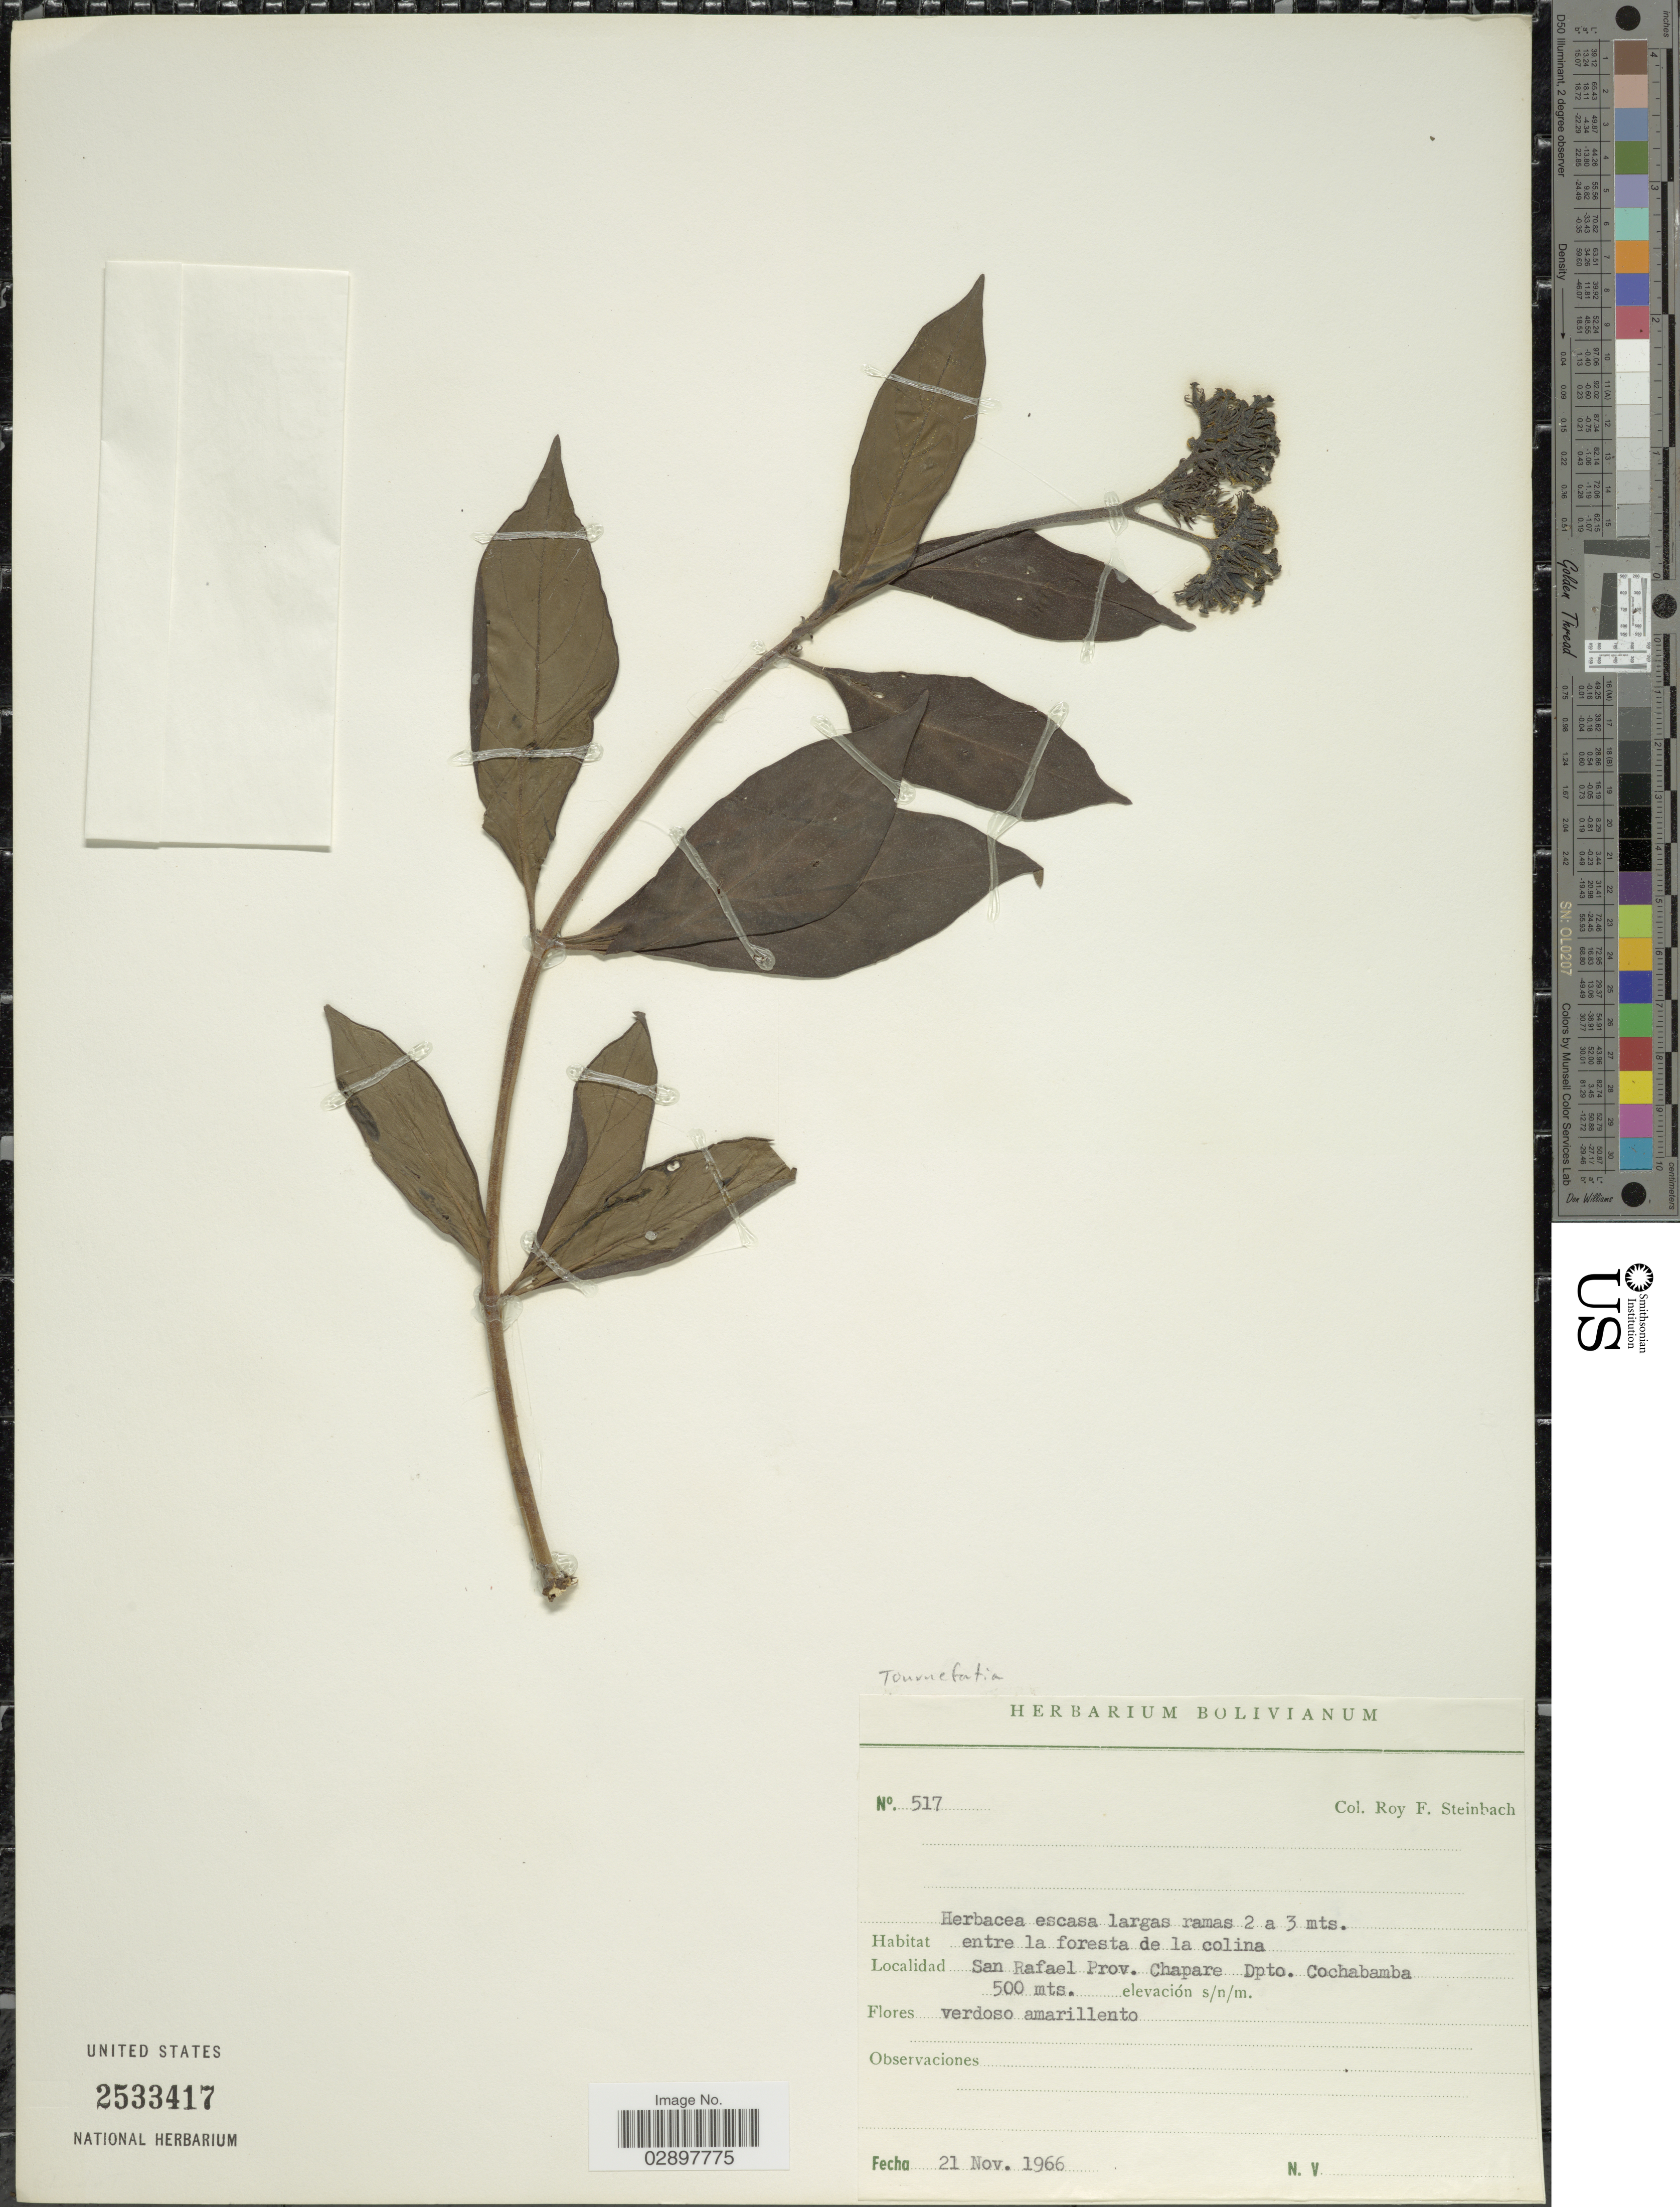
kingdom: Plantae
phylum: Tracheophyta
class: Magnoliopsida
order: Boraginales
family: Heliotropiaceae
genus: Tournefortia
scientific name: Tournefortia sp.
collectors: R. F. Steinbach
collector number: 517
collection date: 1966-11-21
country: Bolivia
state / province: Cochabamba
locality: San Rafael Prov. Chapare Dpto. Cochabamba.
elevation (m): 500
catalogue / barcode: US 2533417